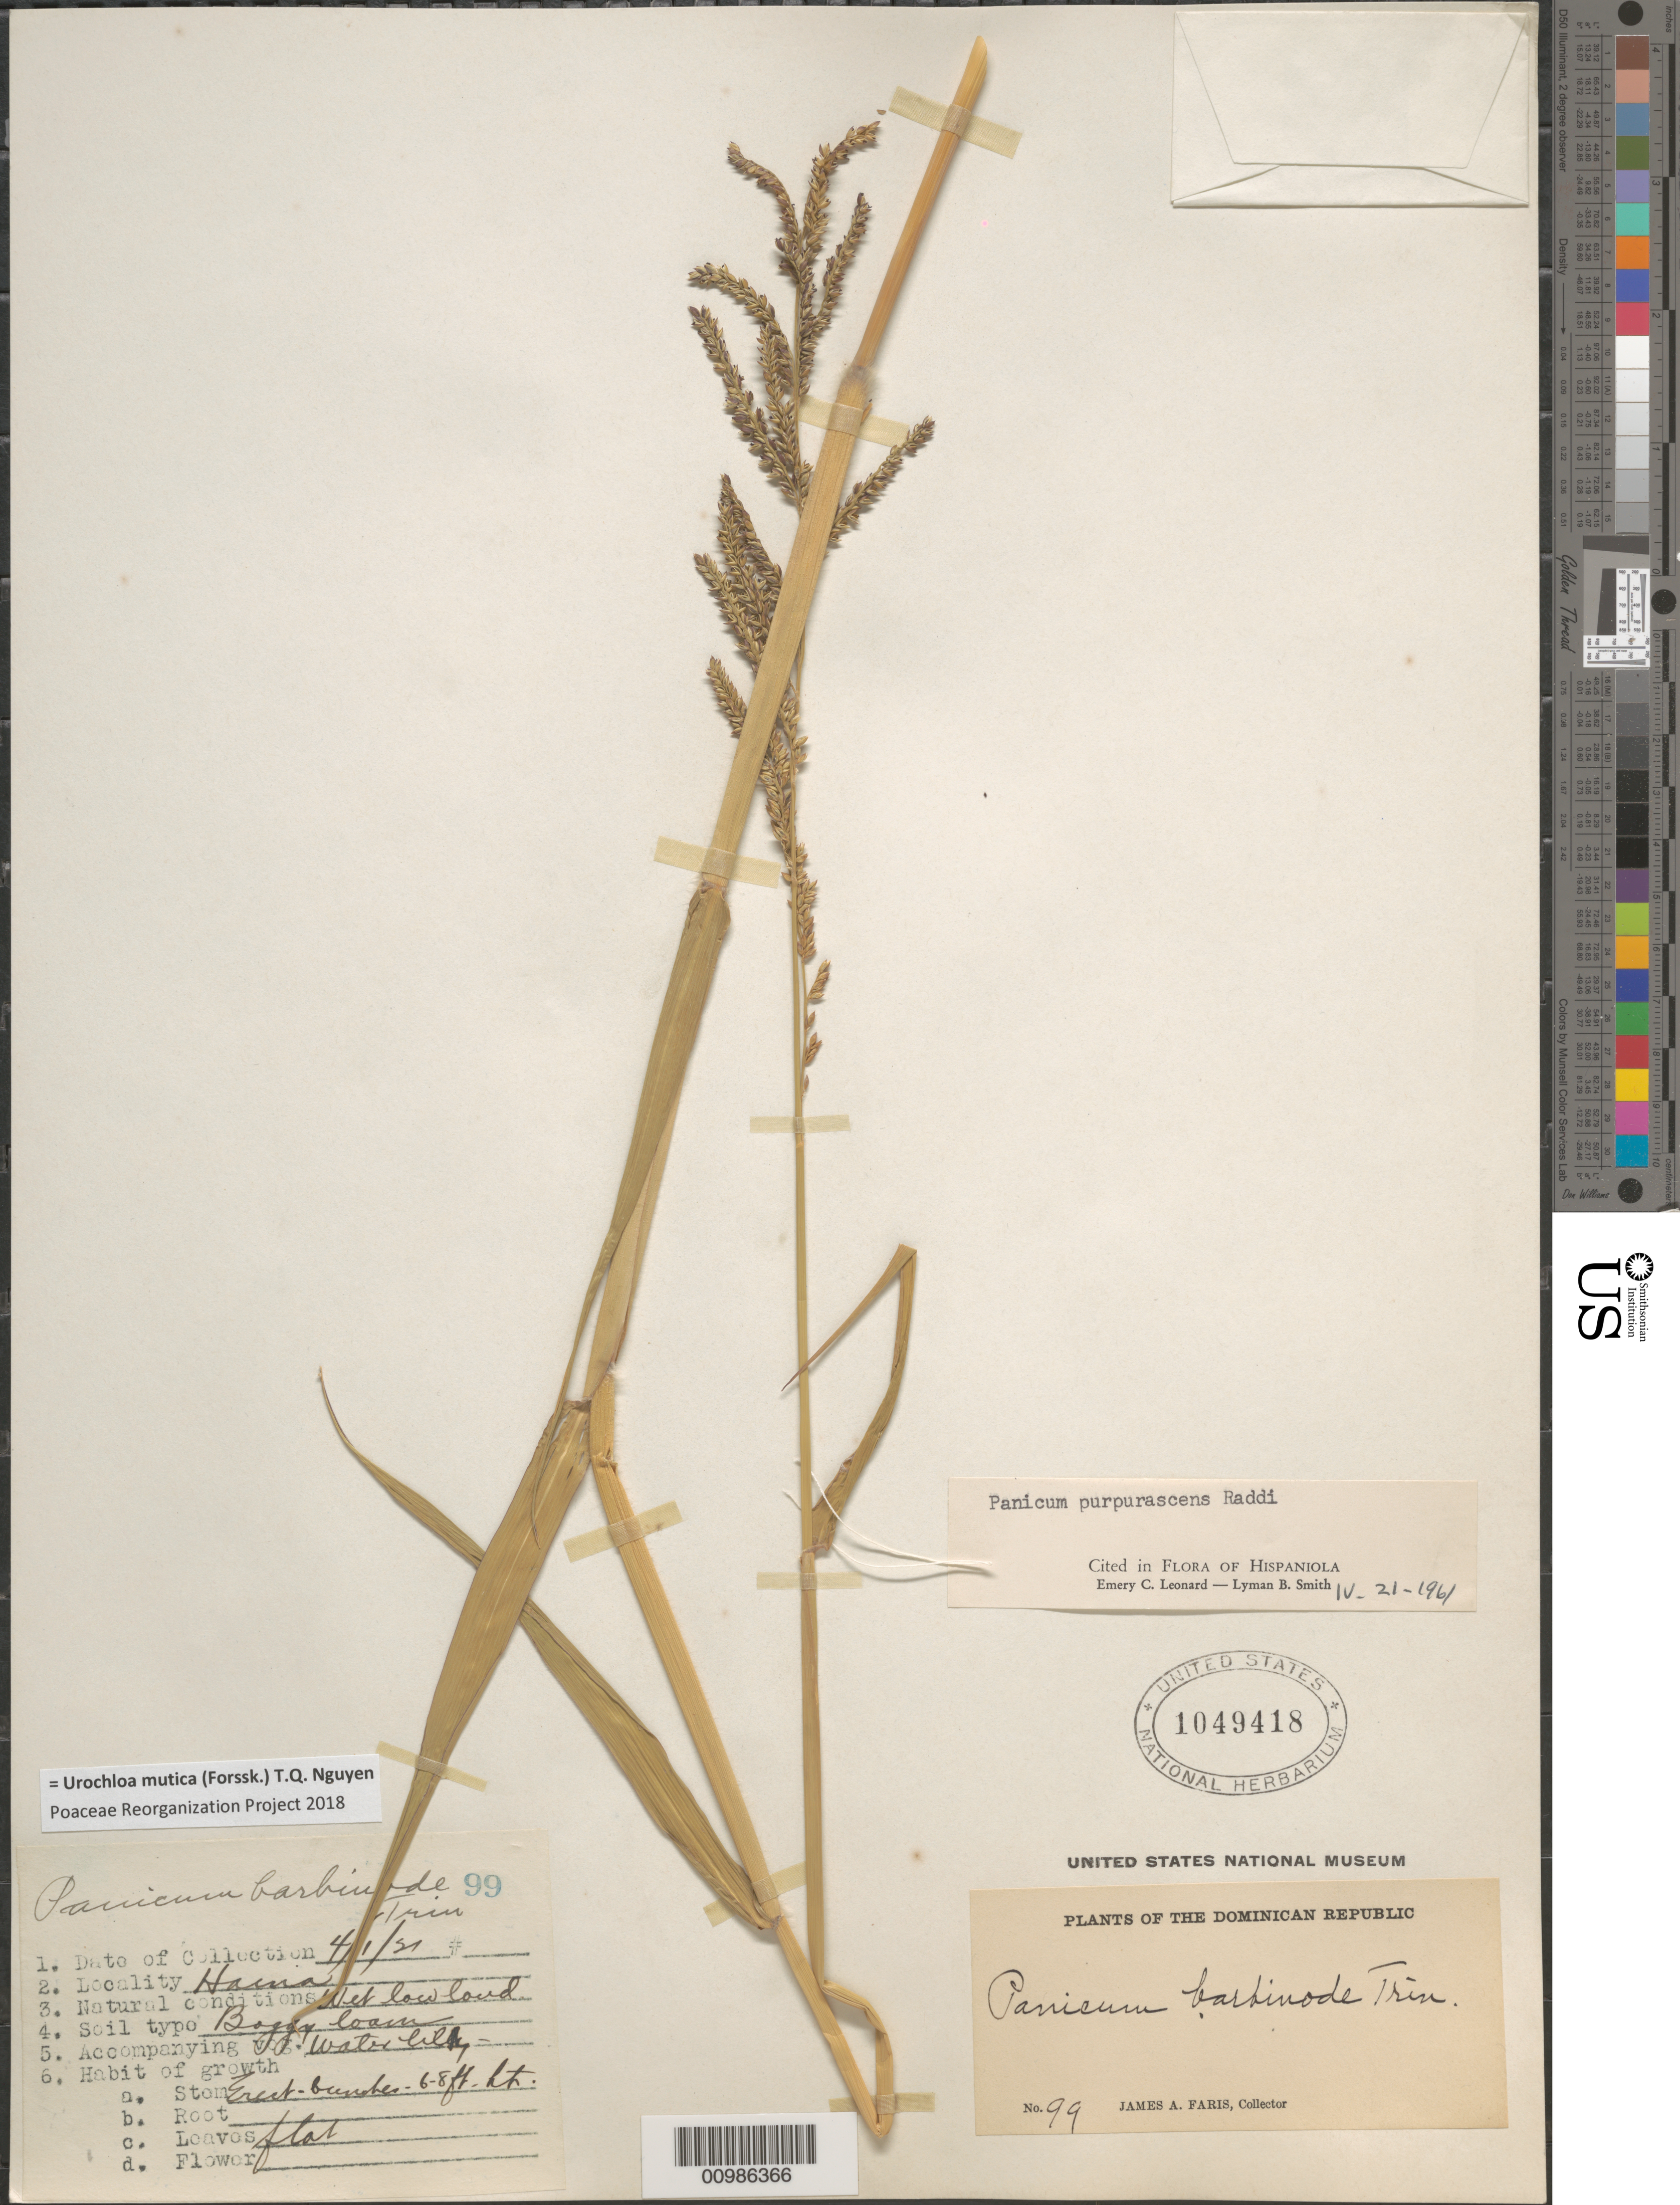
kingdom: Plantae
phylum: Tracheophyta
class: Liliopsida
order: Poales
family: Poaceae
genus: Brachiaria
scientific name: Brachiaria mutica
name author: (Forssk.) Stapf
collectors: J. Faris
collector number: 99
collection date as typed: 04 Jan 1921 or01 Apr 1921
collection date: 1921-01-04 or 1921-04-01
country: Dominican Republic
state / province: San Cristóbal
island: Hispaniola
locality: Haina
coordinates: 0 N, 0 E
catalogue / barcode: US 1049418